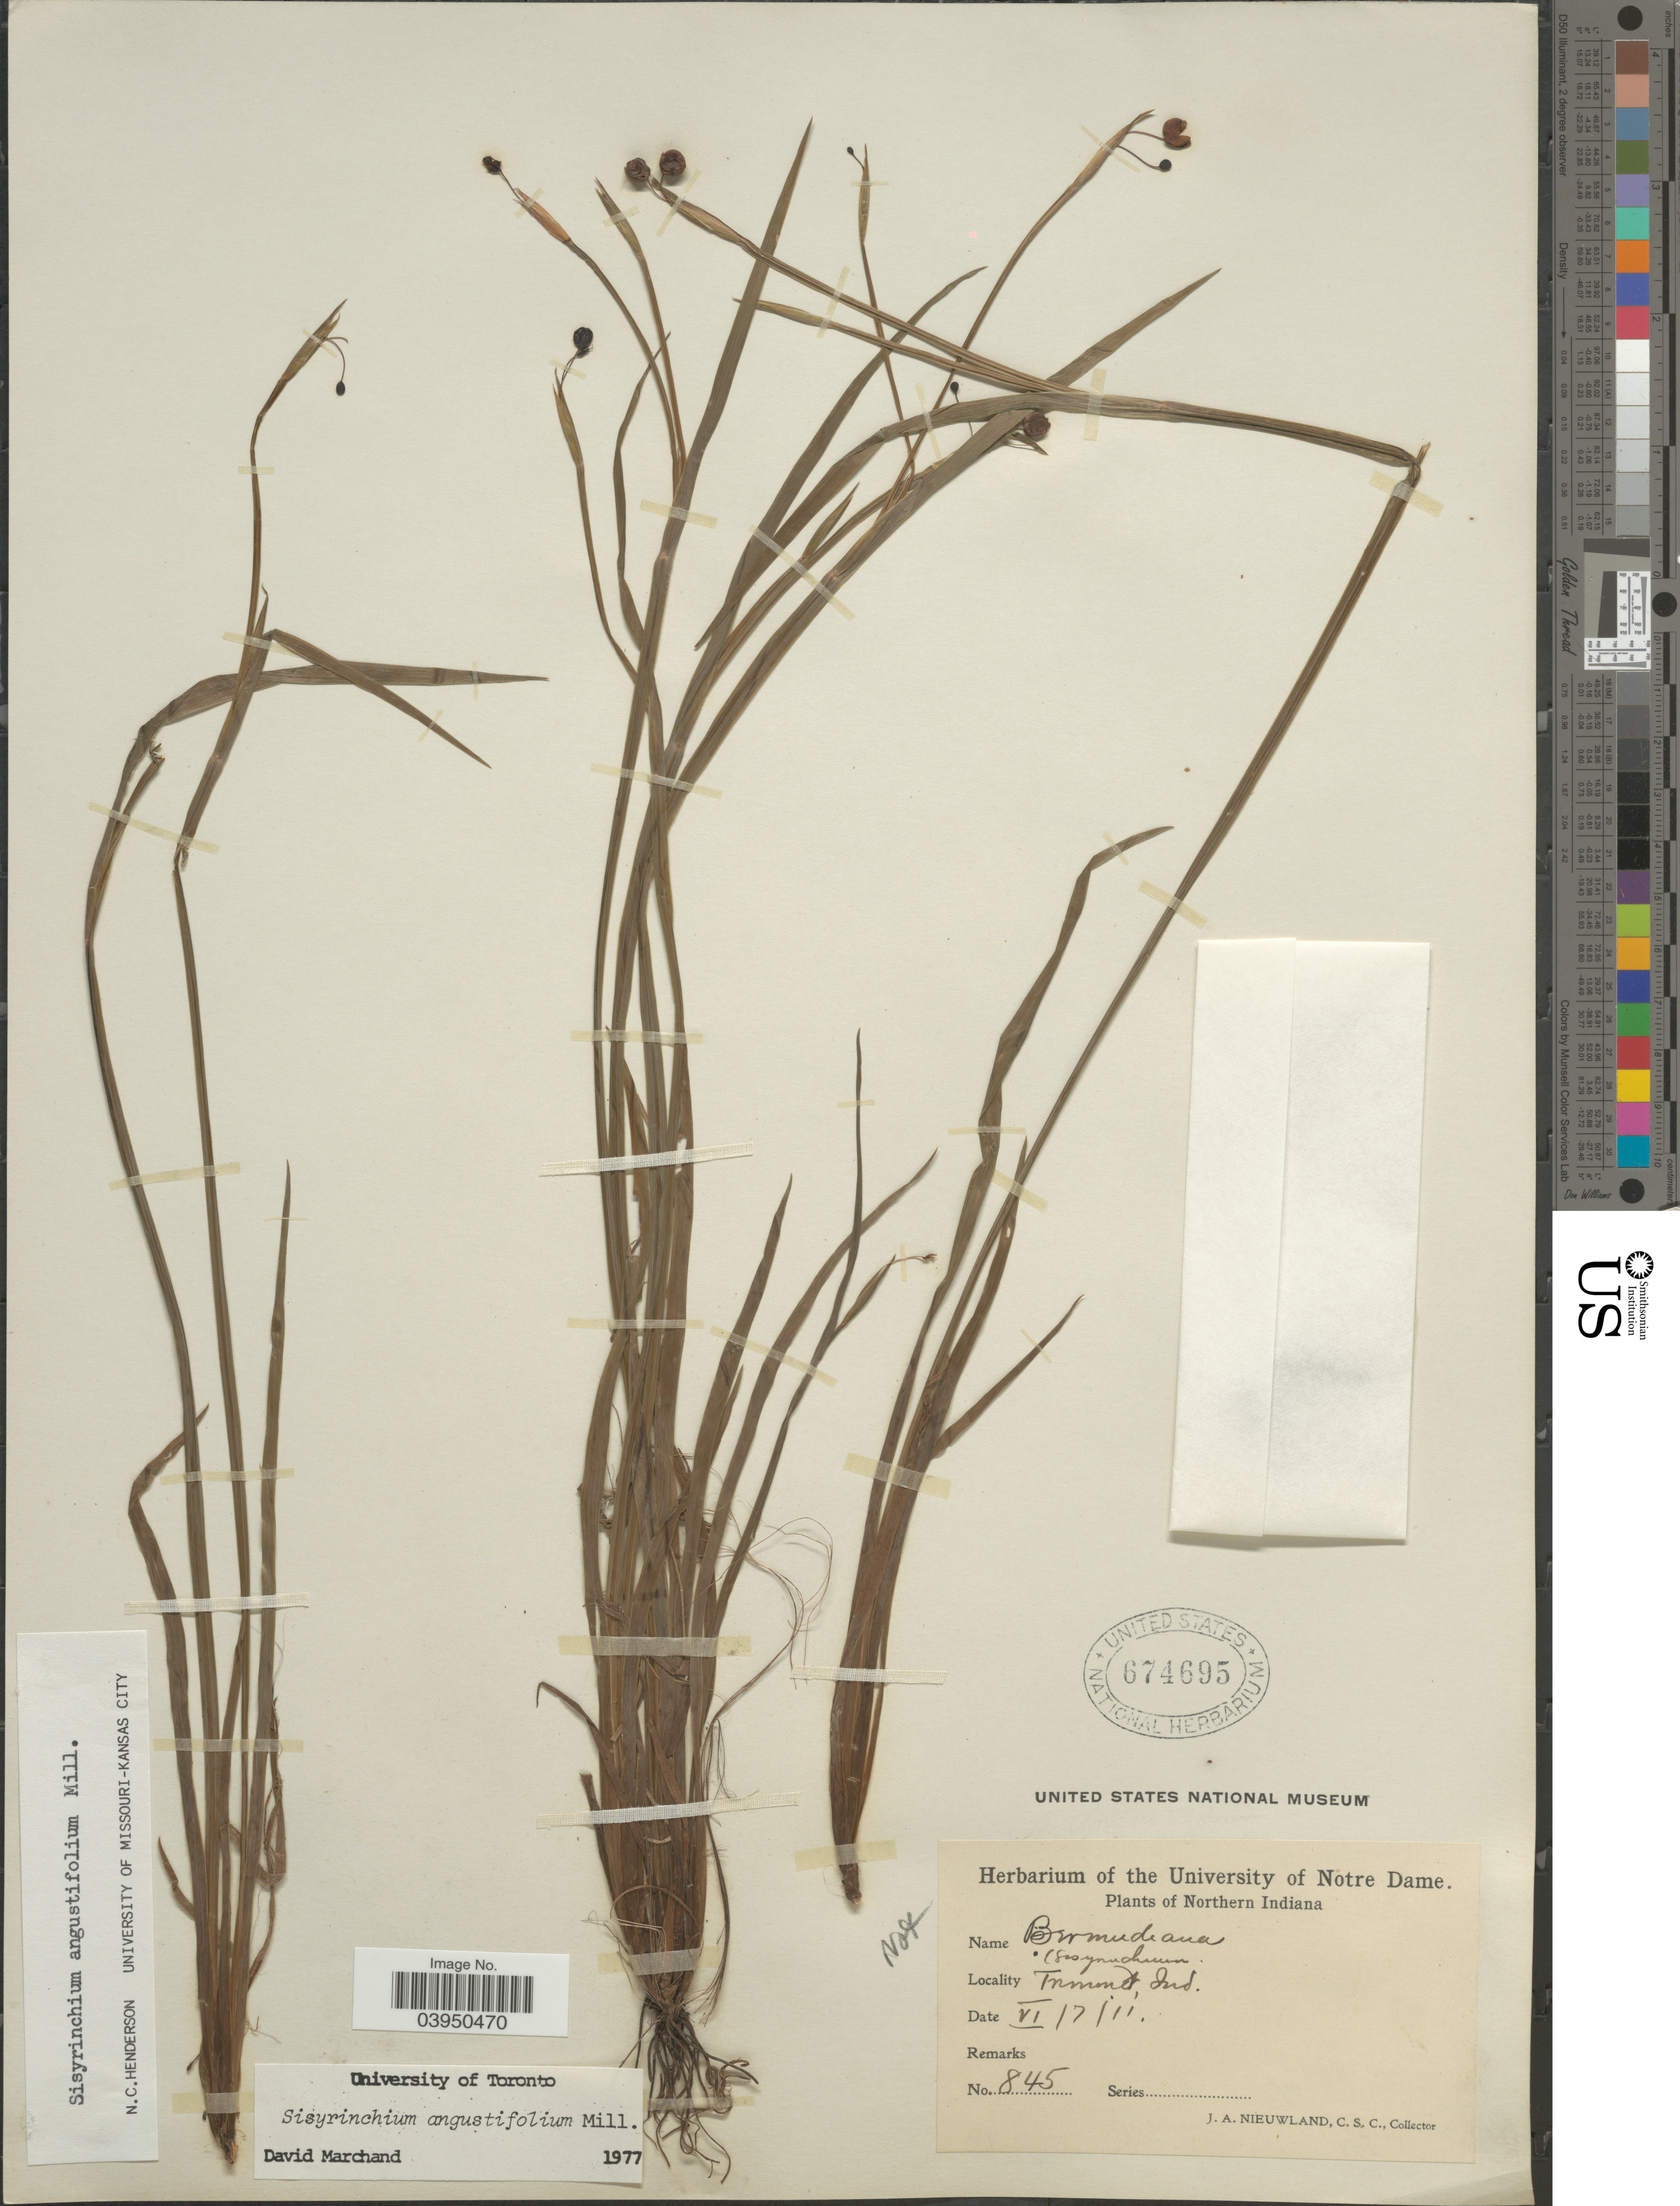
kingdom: Plantae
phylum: Tracheophyta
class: Liliopsida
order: Asparagales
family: Iridaceae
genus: Sisyrinchium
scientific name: Sisyrinchium angustifolium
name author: Mill.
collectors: J. A. Nieuwland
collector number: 845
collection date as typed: Transcribed d/m/y: 7/6/11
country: United States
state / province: Indiana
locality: Northern Indiana. Tremont.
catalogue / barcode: US 674695